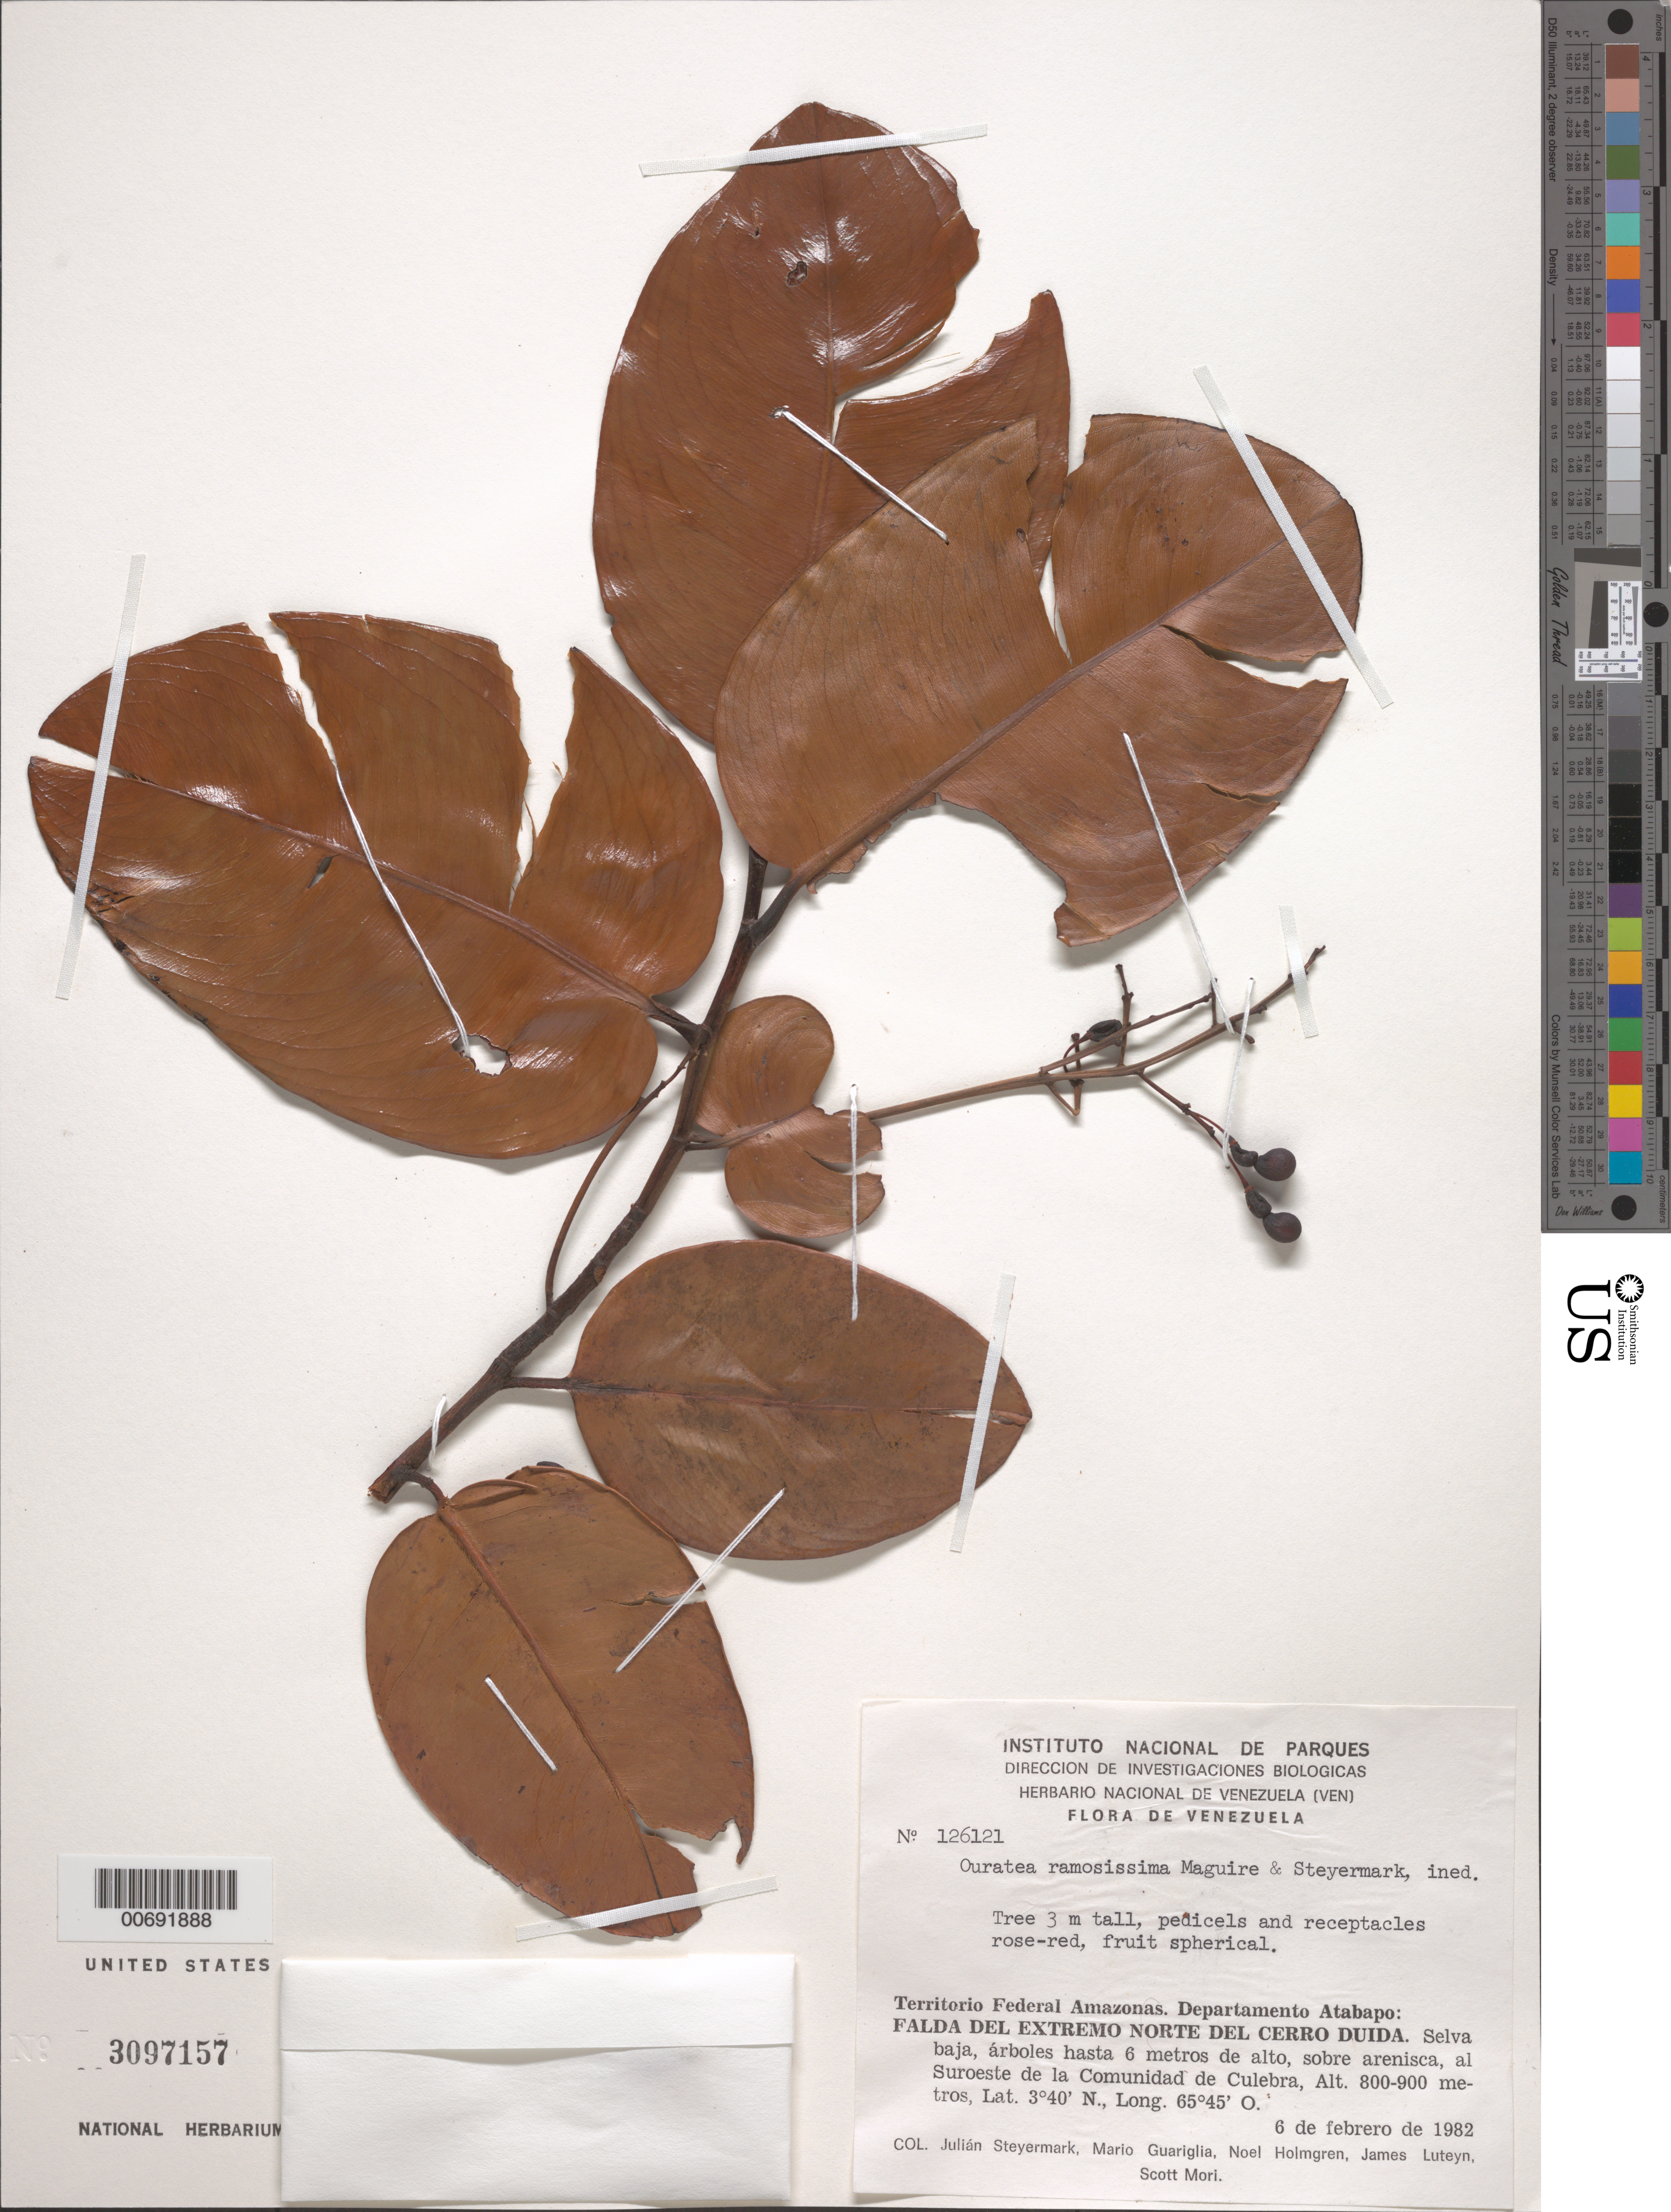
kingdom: Plantae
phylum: Tracheophyta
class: Magnoliopsida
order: Malpighiales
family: Ochnaceae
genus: Ouratea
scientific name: Ouratea ramosissima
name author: Maguire & Steyerm.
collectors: J. Steyermark, M. Guariglia P., N. H. Holmgren, J. L. Luteyn & S. Mori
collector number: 126121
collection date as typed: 6-Feb-82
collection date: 1982-02-06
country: Venezuela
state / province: Amazonas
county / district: Atabapo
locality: Cerro Duida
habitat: Selva baja, sobre arenisca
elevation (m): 800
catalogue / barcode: US 3097157